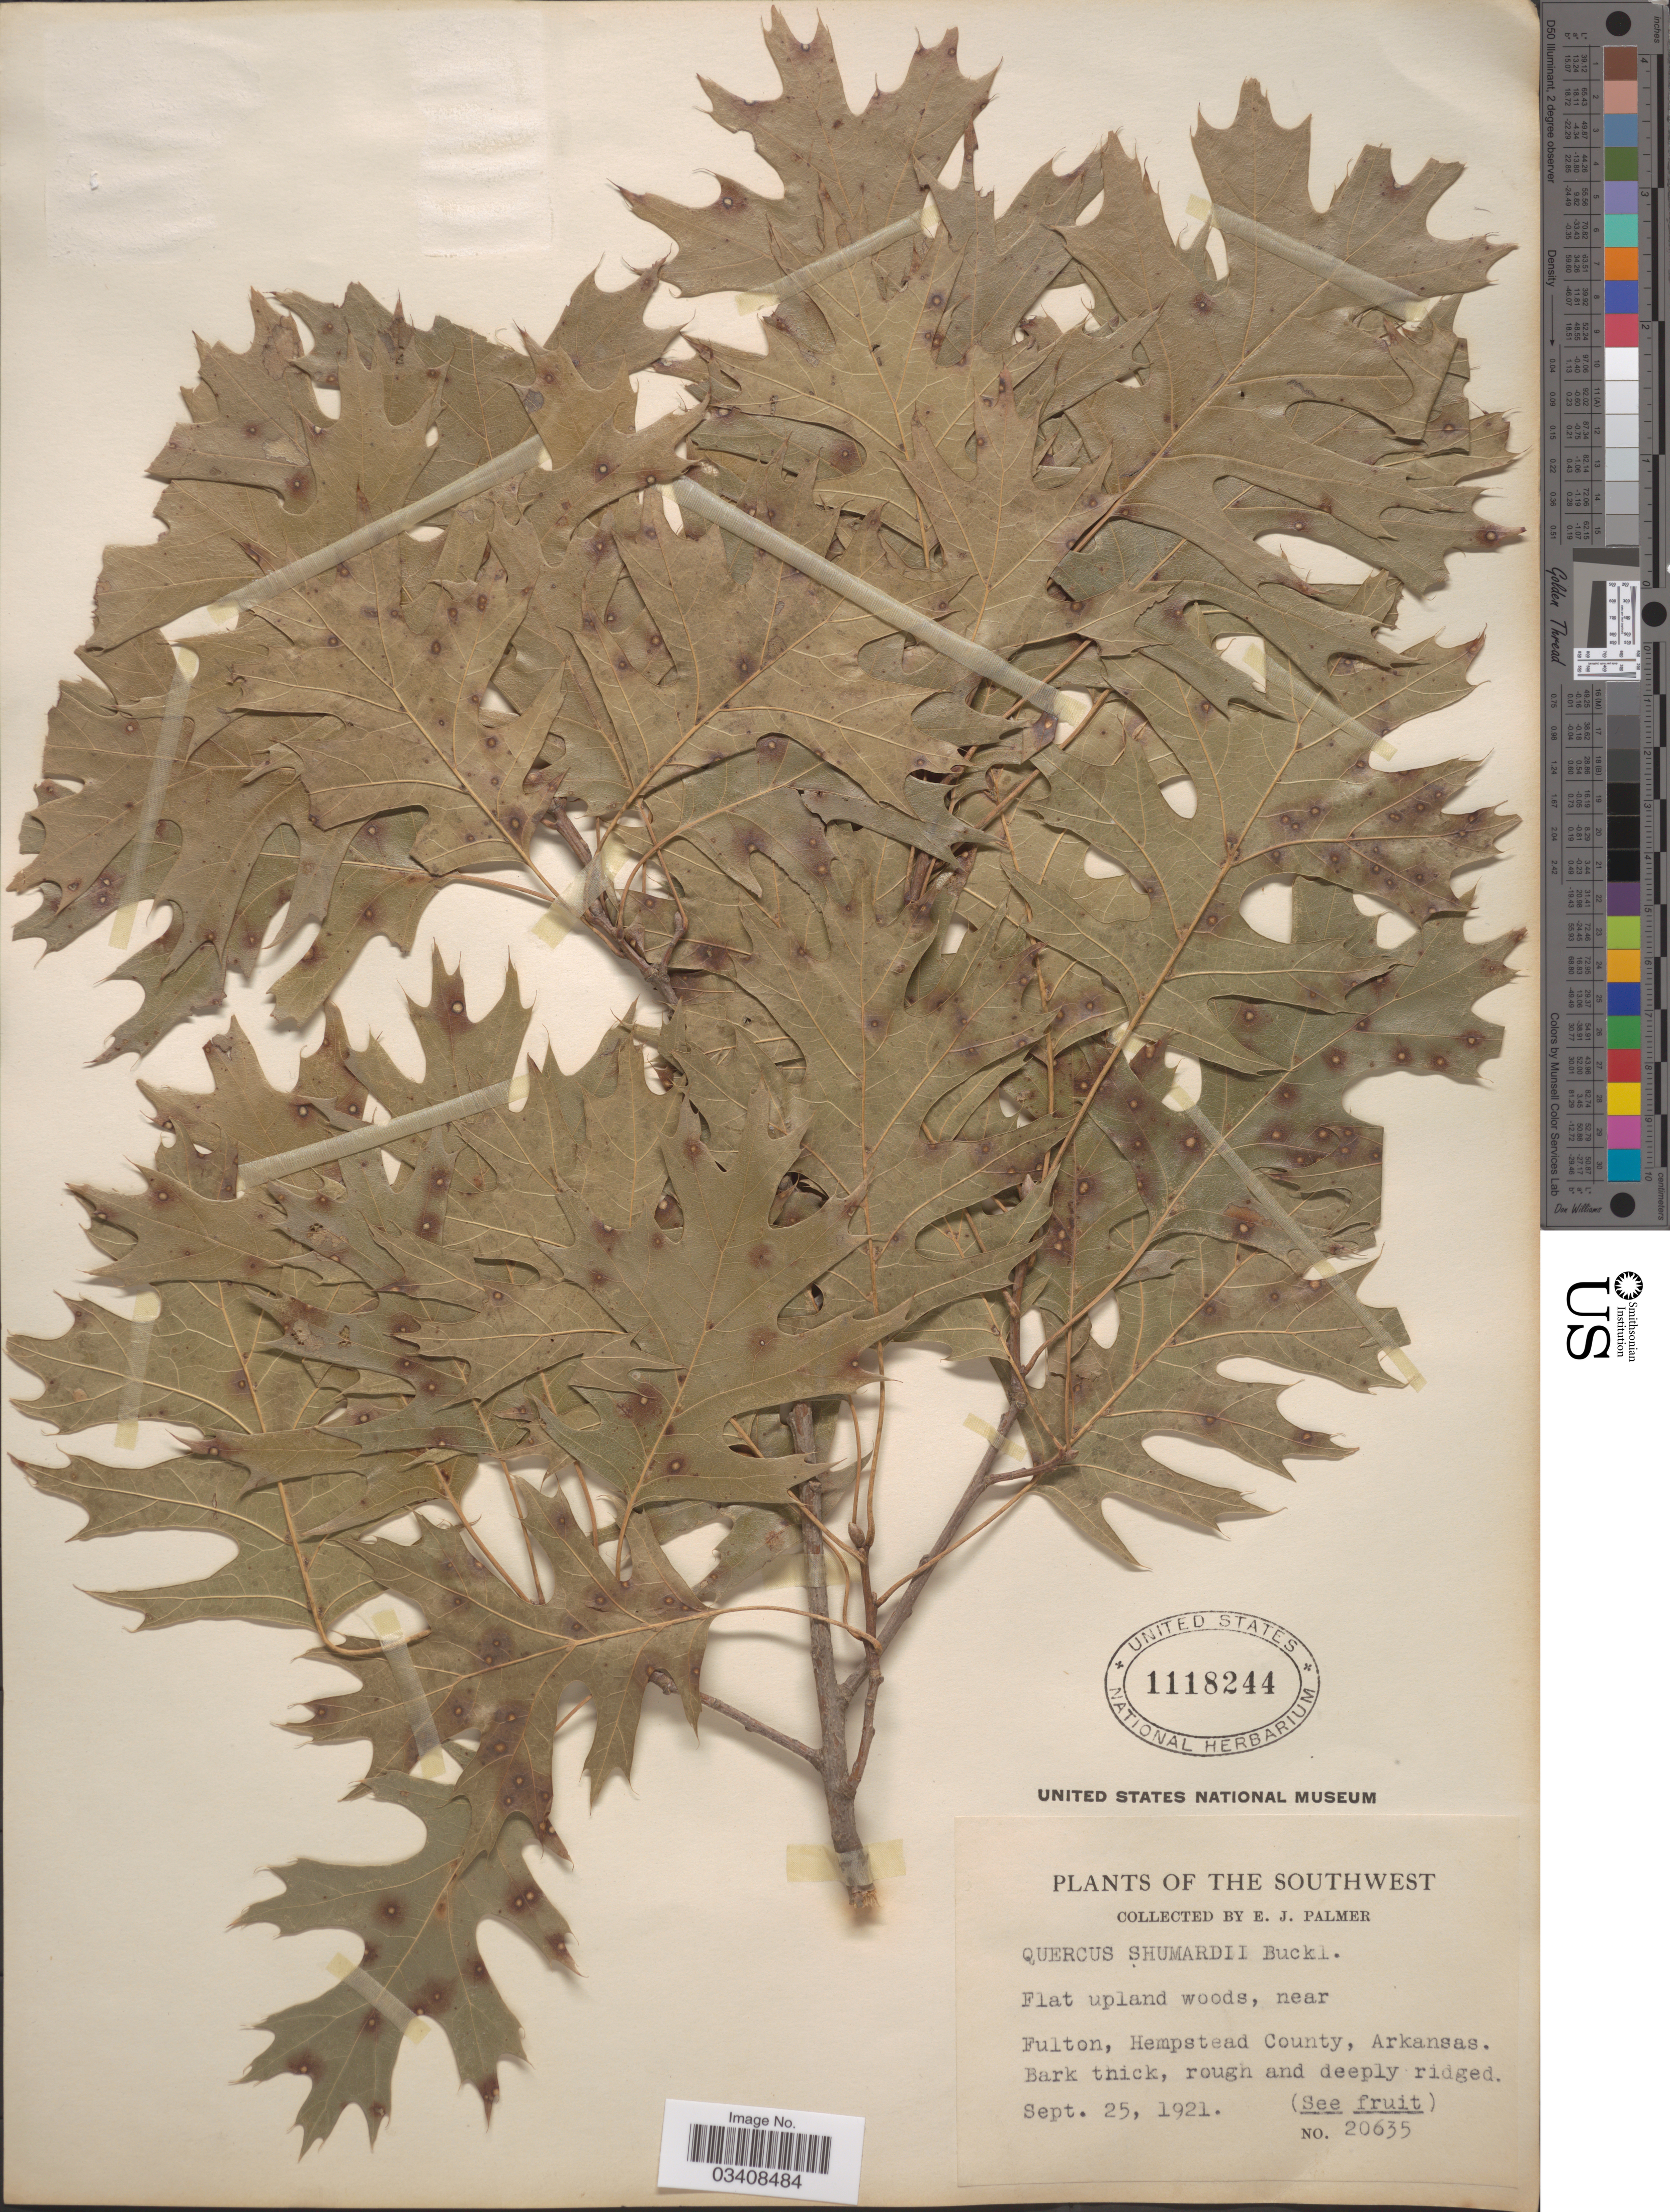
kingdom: Plantae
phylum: Tracheophyta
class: Magnoliopsida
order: Fagales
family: Fagaceae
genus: Quercus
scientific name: Quercus shumardii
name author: Buckley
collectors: E. J. Palmer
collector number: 20635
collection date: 1921-09-25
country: United States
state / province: Arkansas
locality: The Southwest. Near Fulton, Hemsptead County.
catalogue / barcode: US 1118244